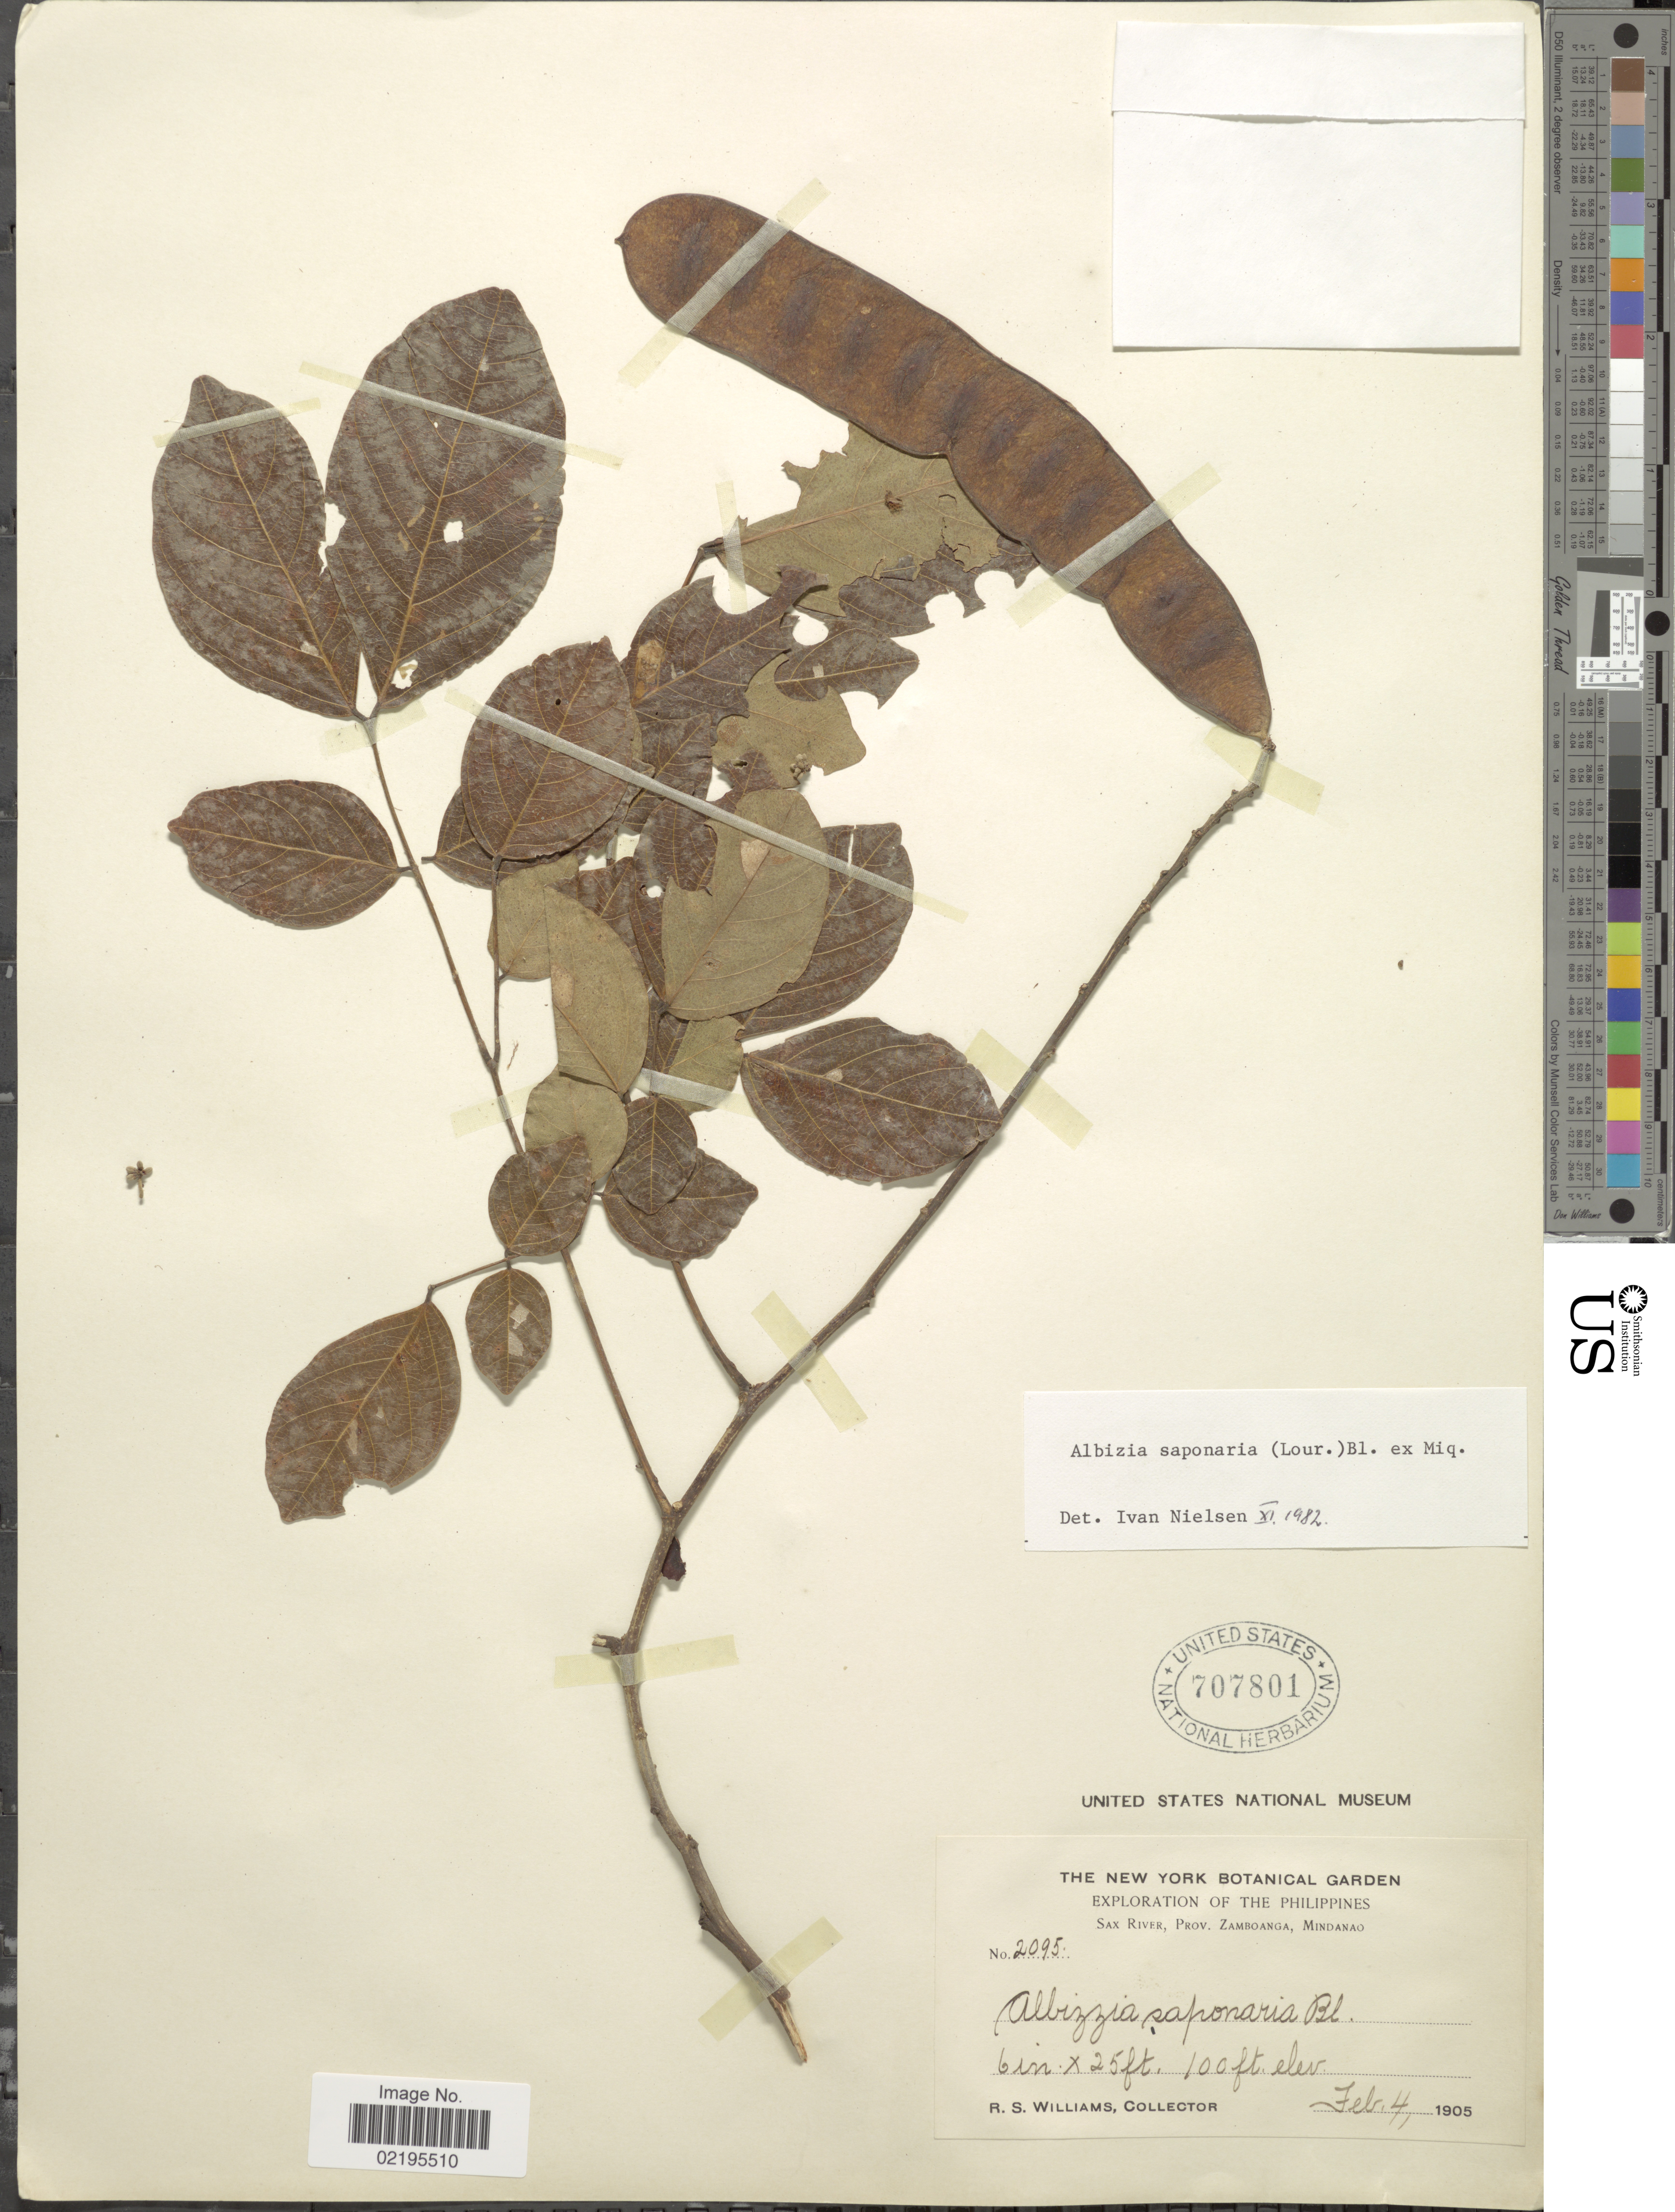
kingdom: Plantae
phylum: Tracheophyta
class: Magnoliopsida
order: Fabales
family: Fabaceae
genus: Albizia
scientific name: Albizia saponaria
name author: (Lour.) Blume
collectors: R. S. Williams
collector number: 2095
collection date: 1905-02-04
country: Philippines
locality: Sax River, Prov. Zamboanga, Mindanao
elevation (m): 30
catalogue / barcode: US 707801